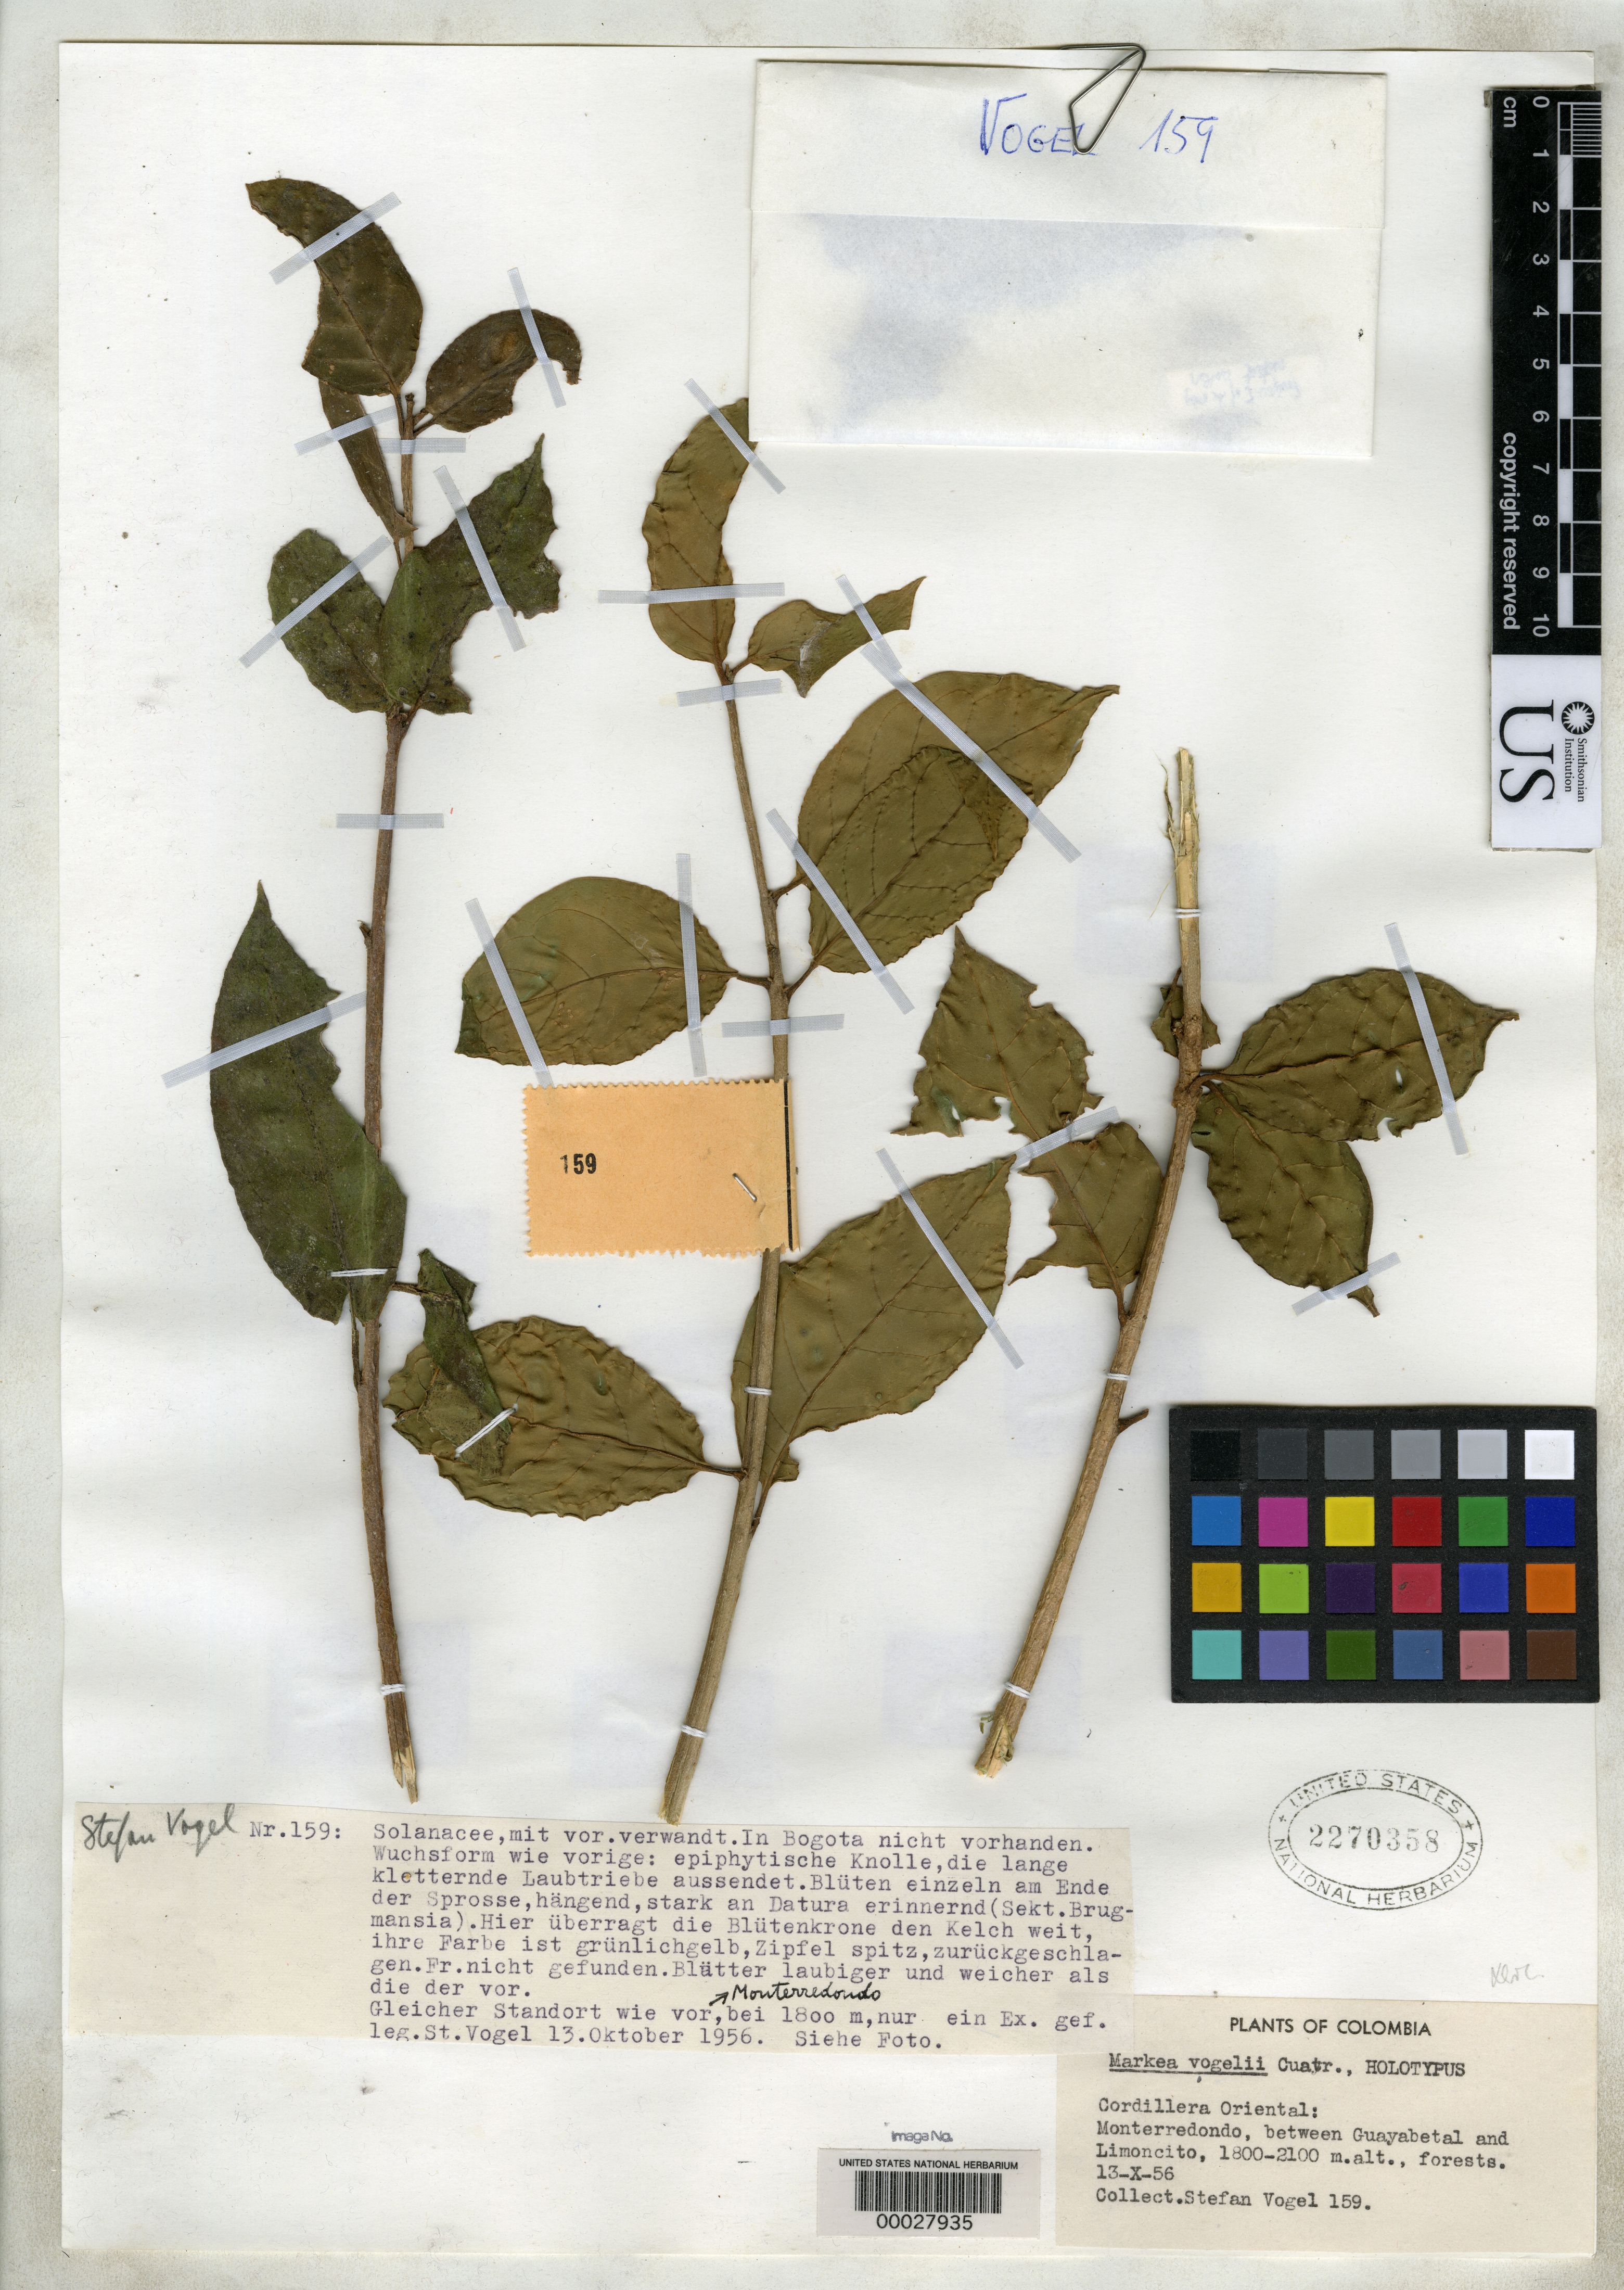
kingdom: Plantae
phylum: Tracheophyta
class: Magnoliopsida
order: Solanales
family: Solanaceae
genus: Markea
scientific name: Markea vogelii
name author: Cuatrec.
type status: Holotype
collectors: S. Vogel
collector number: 159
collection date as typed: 13 Oct 1956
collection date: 1956-10-13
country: Colombia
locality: Cordillera Oriental, Monter Redondo, between Guayabetal & Limoncito.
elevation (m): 1800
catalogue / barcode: US 2270358